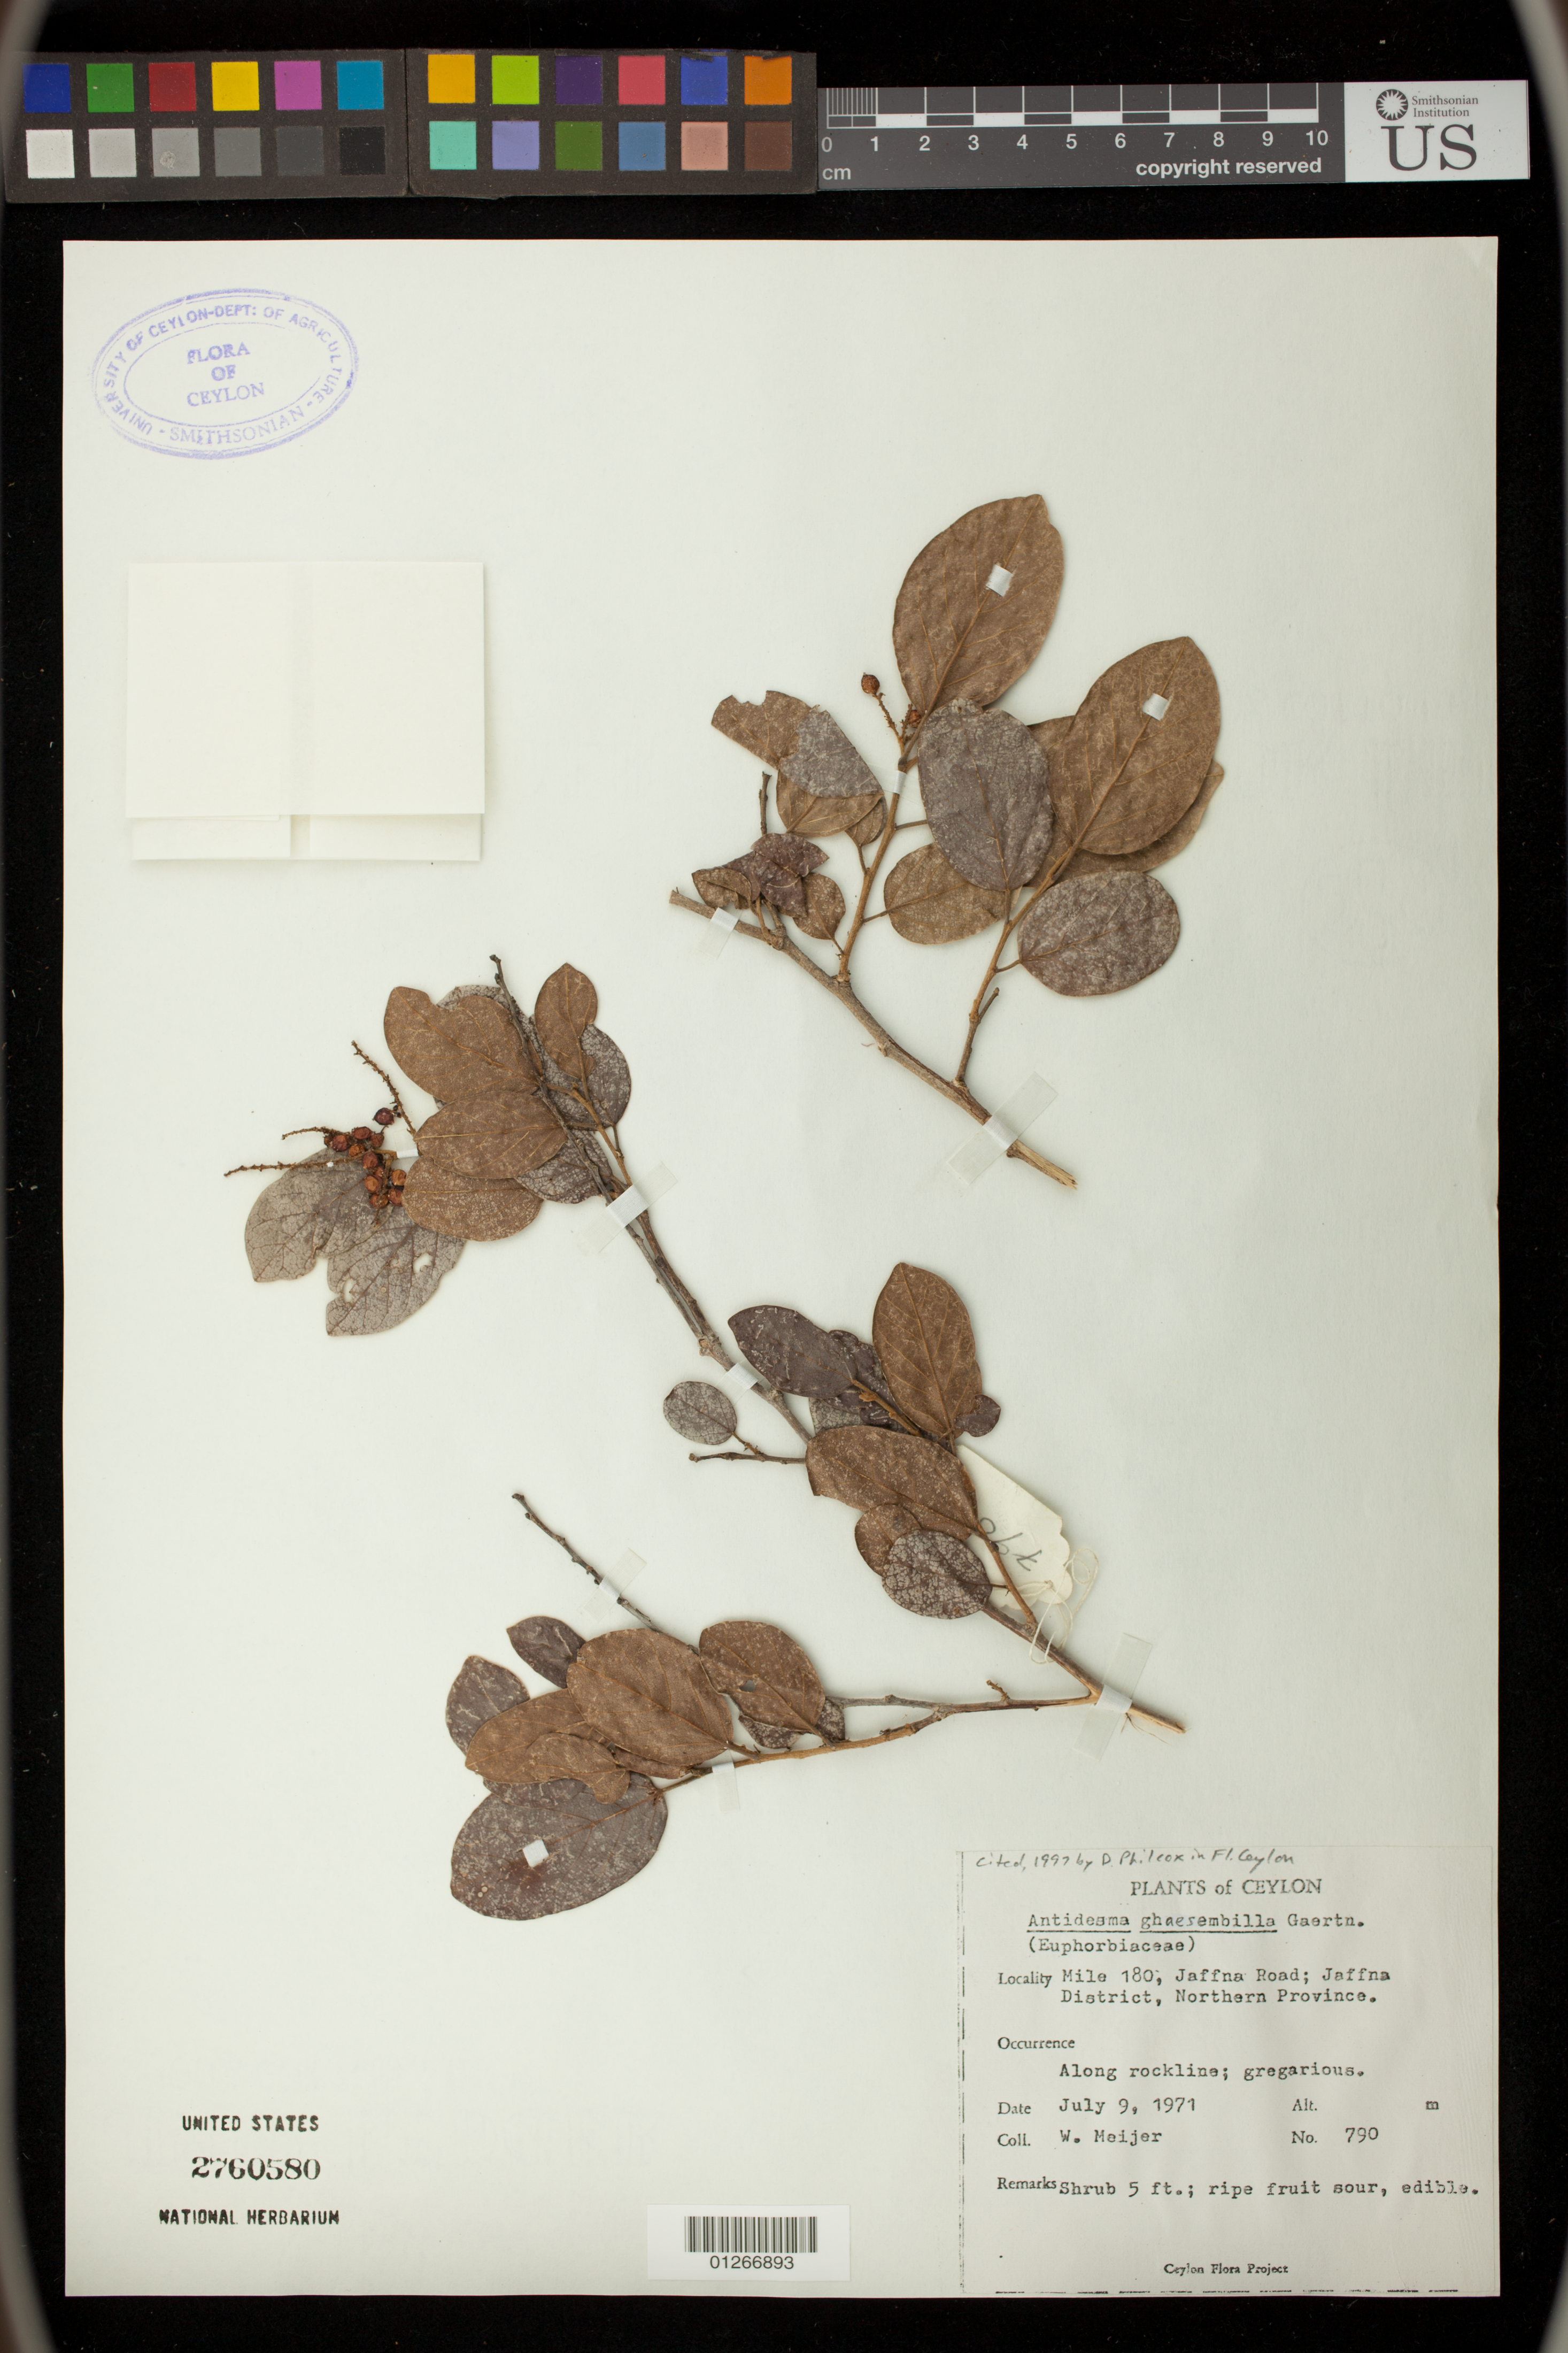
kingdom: Plantae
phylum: Tracheophyta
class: Magnoliopsida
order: Malpighiales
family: Phyllanthaceae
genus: Antidesma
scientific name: Antidesma ghaesembilla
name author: Gaertn.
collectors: W. Meijer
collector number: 790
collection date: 1971-07-09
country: Sri Lanka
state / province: Northern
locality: Mile 180, Jaffna Road; Jaffna District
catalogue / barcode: US 2760580